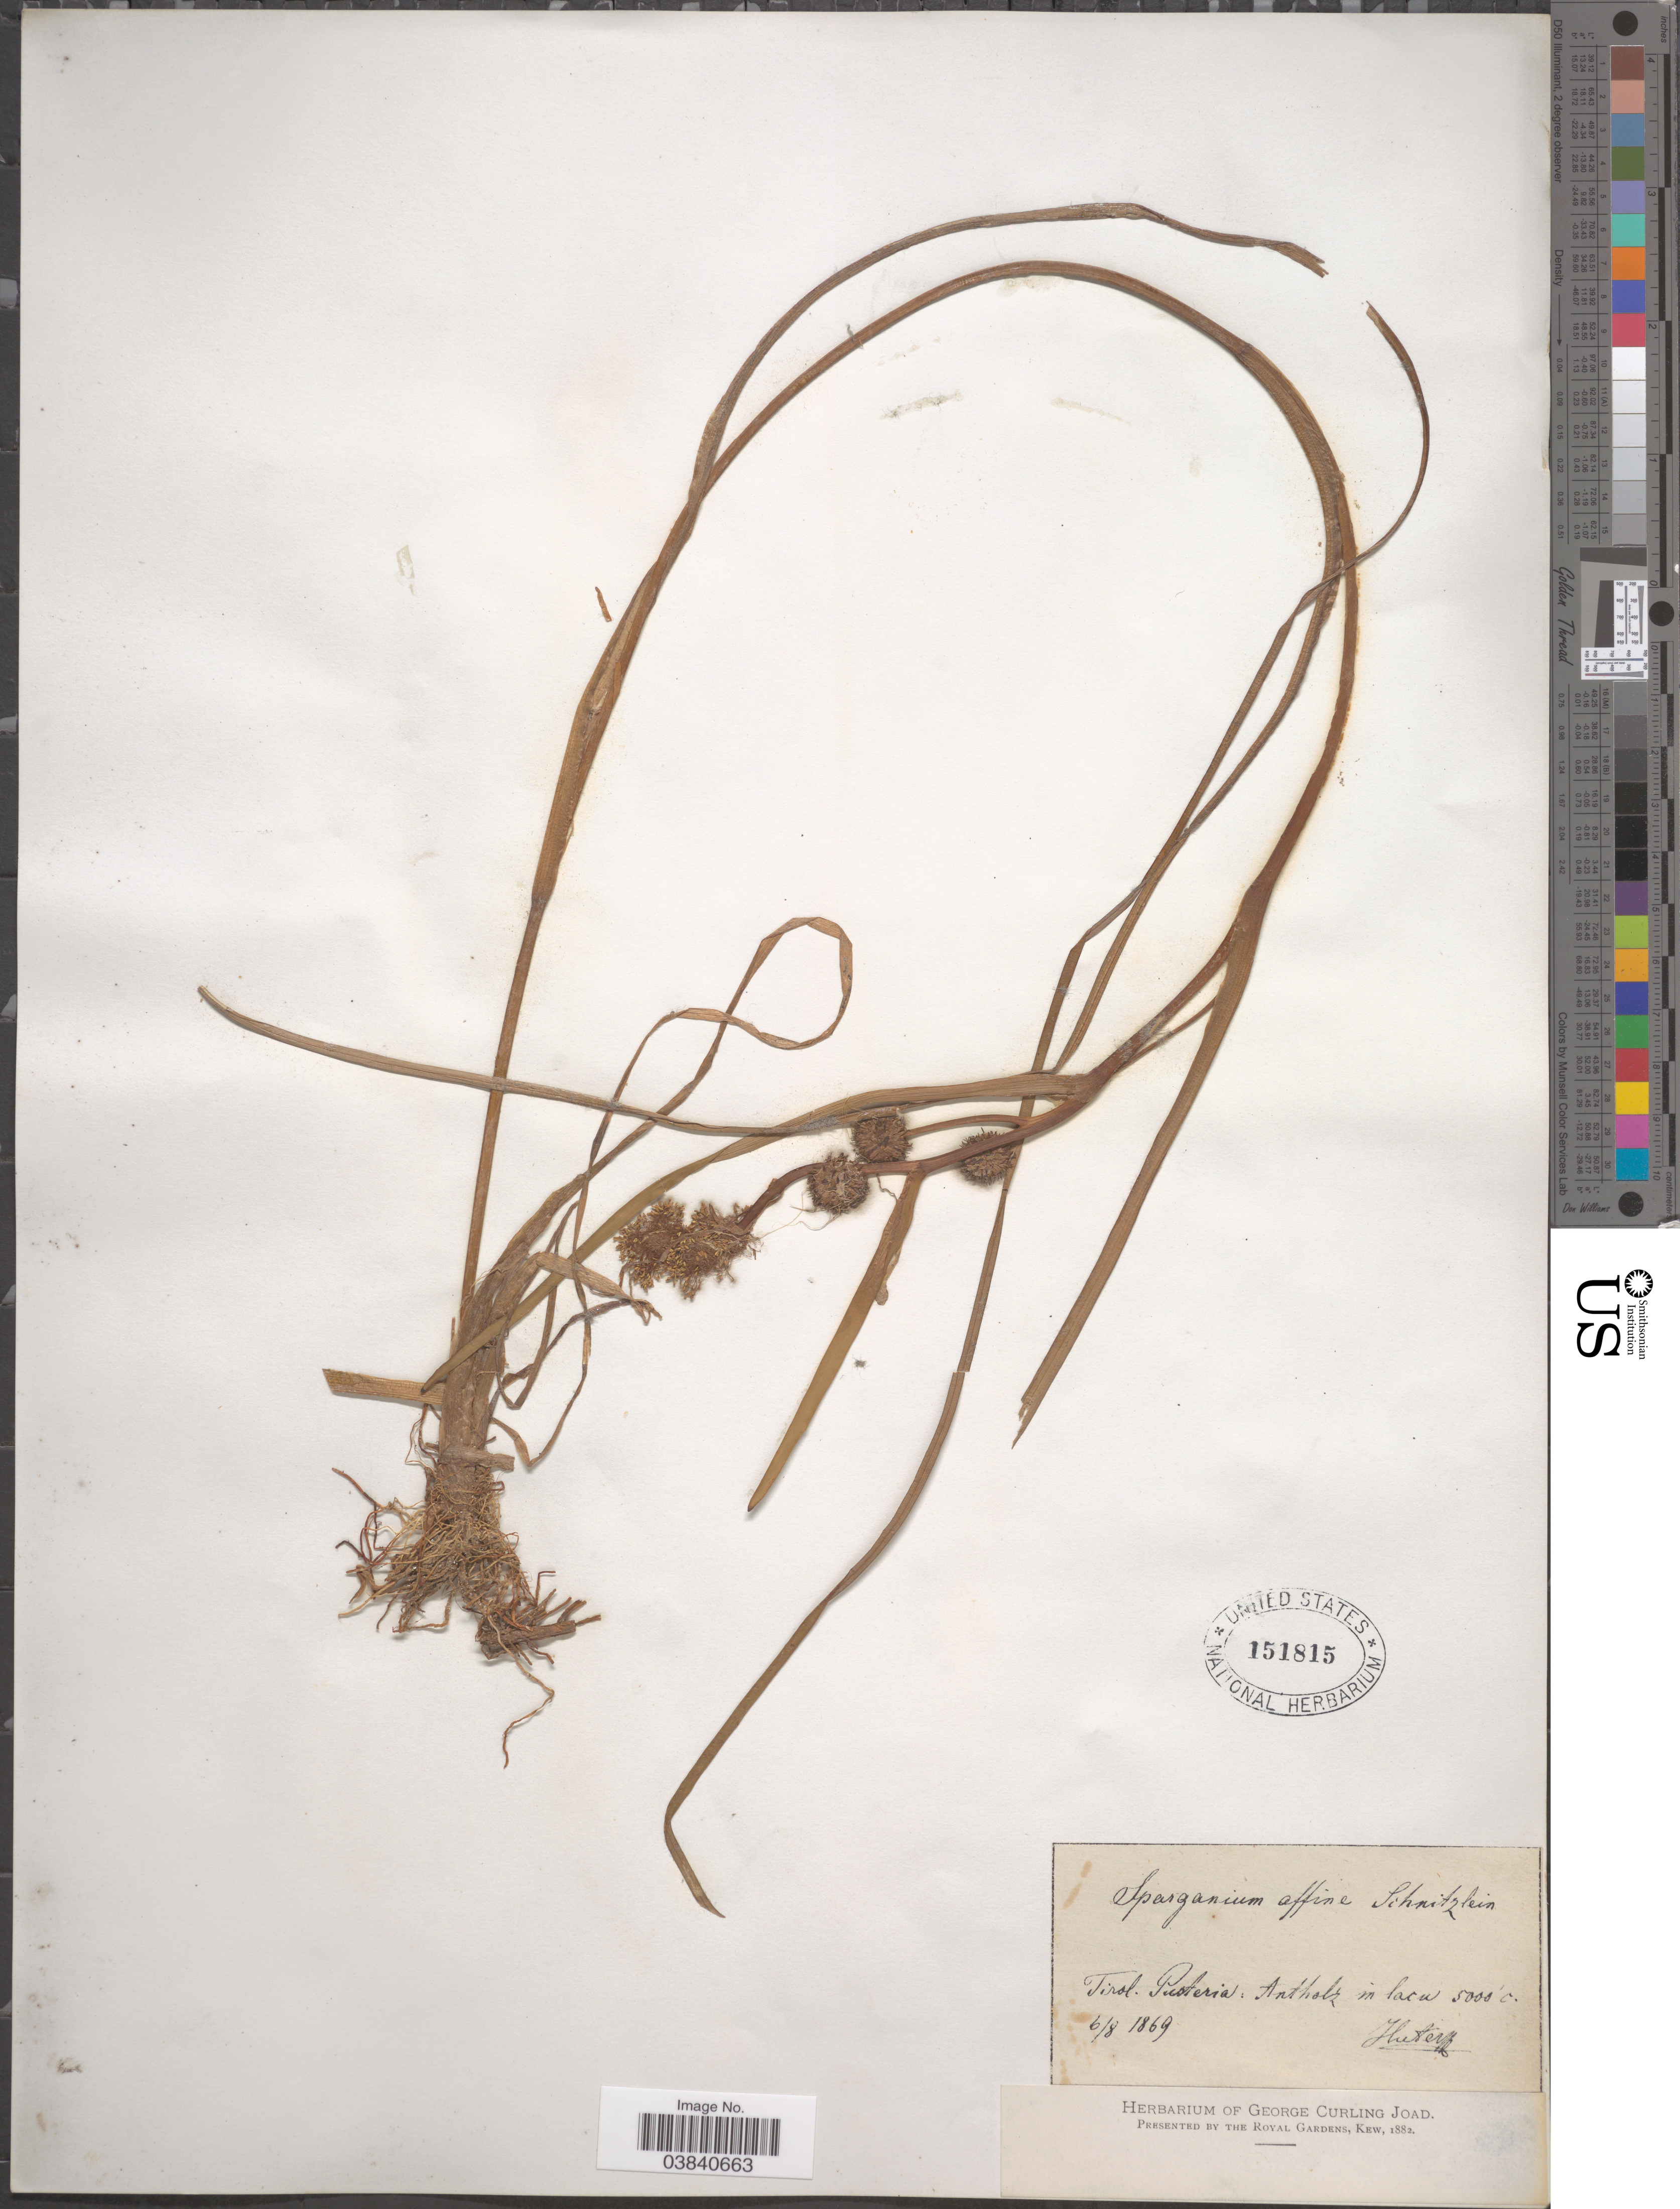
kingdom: Plantae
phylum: Tracheophyta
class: Liliopsida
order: Poales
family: Typhaceae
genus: Sparganium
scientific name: Sparganium affine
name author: Schnizl.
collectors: -. Huter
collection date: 1869-08-06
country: Italy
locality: Tirol Pusteria: Antholz in lacu.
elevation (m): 1524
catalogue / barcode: US 151815